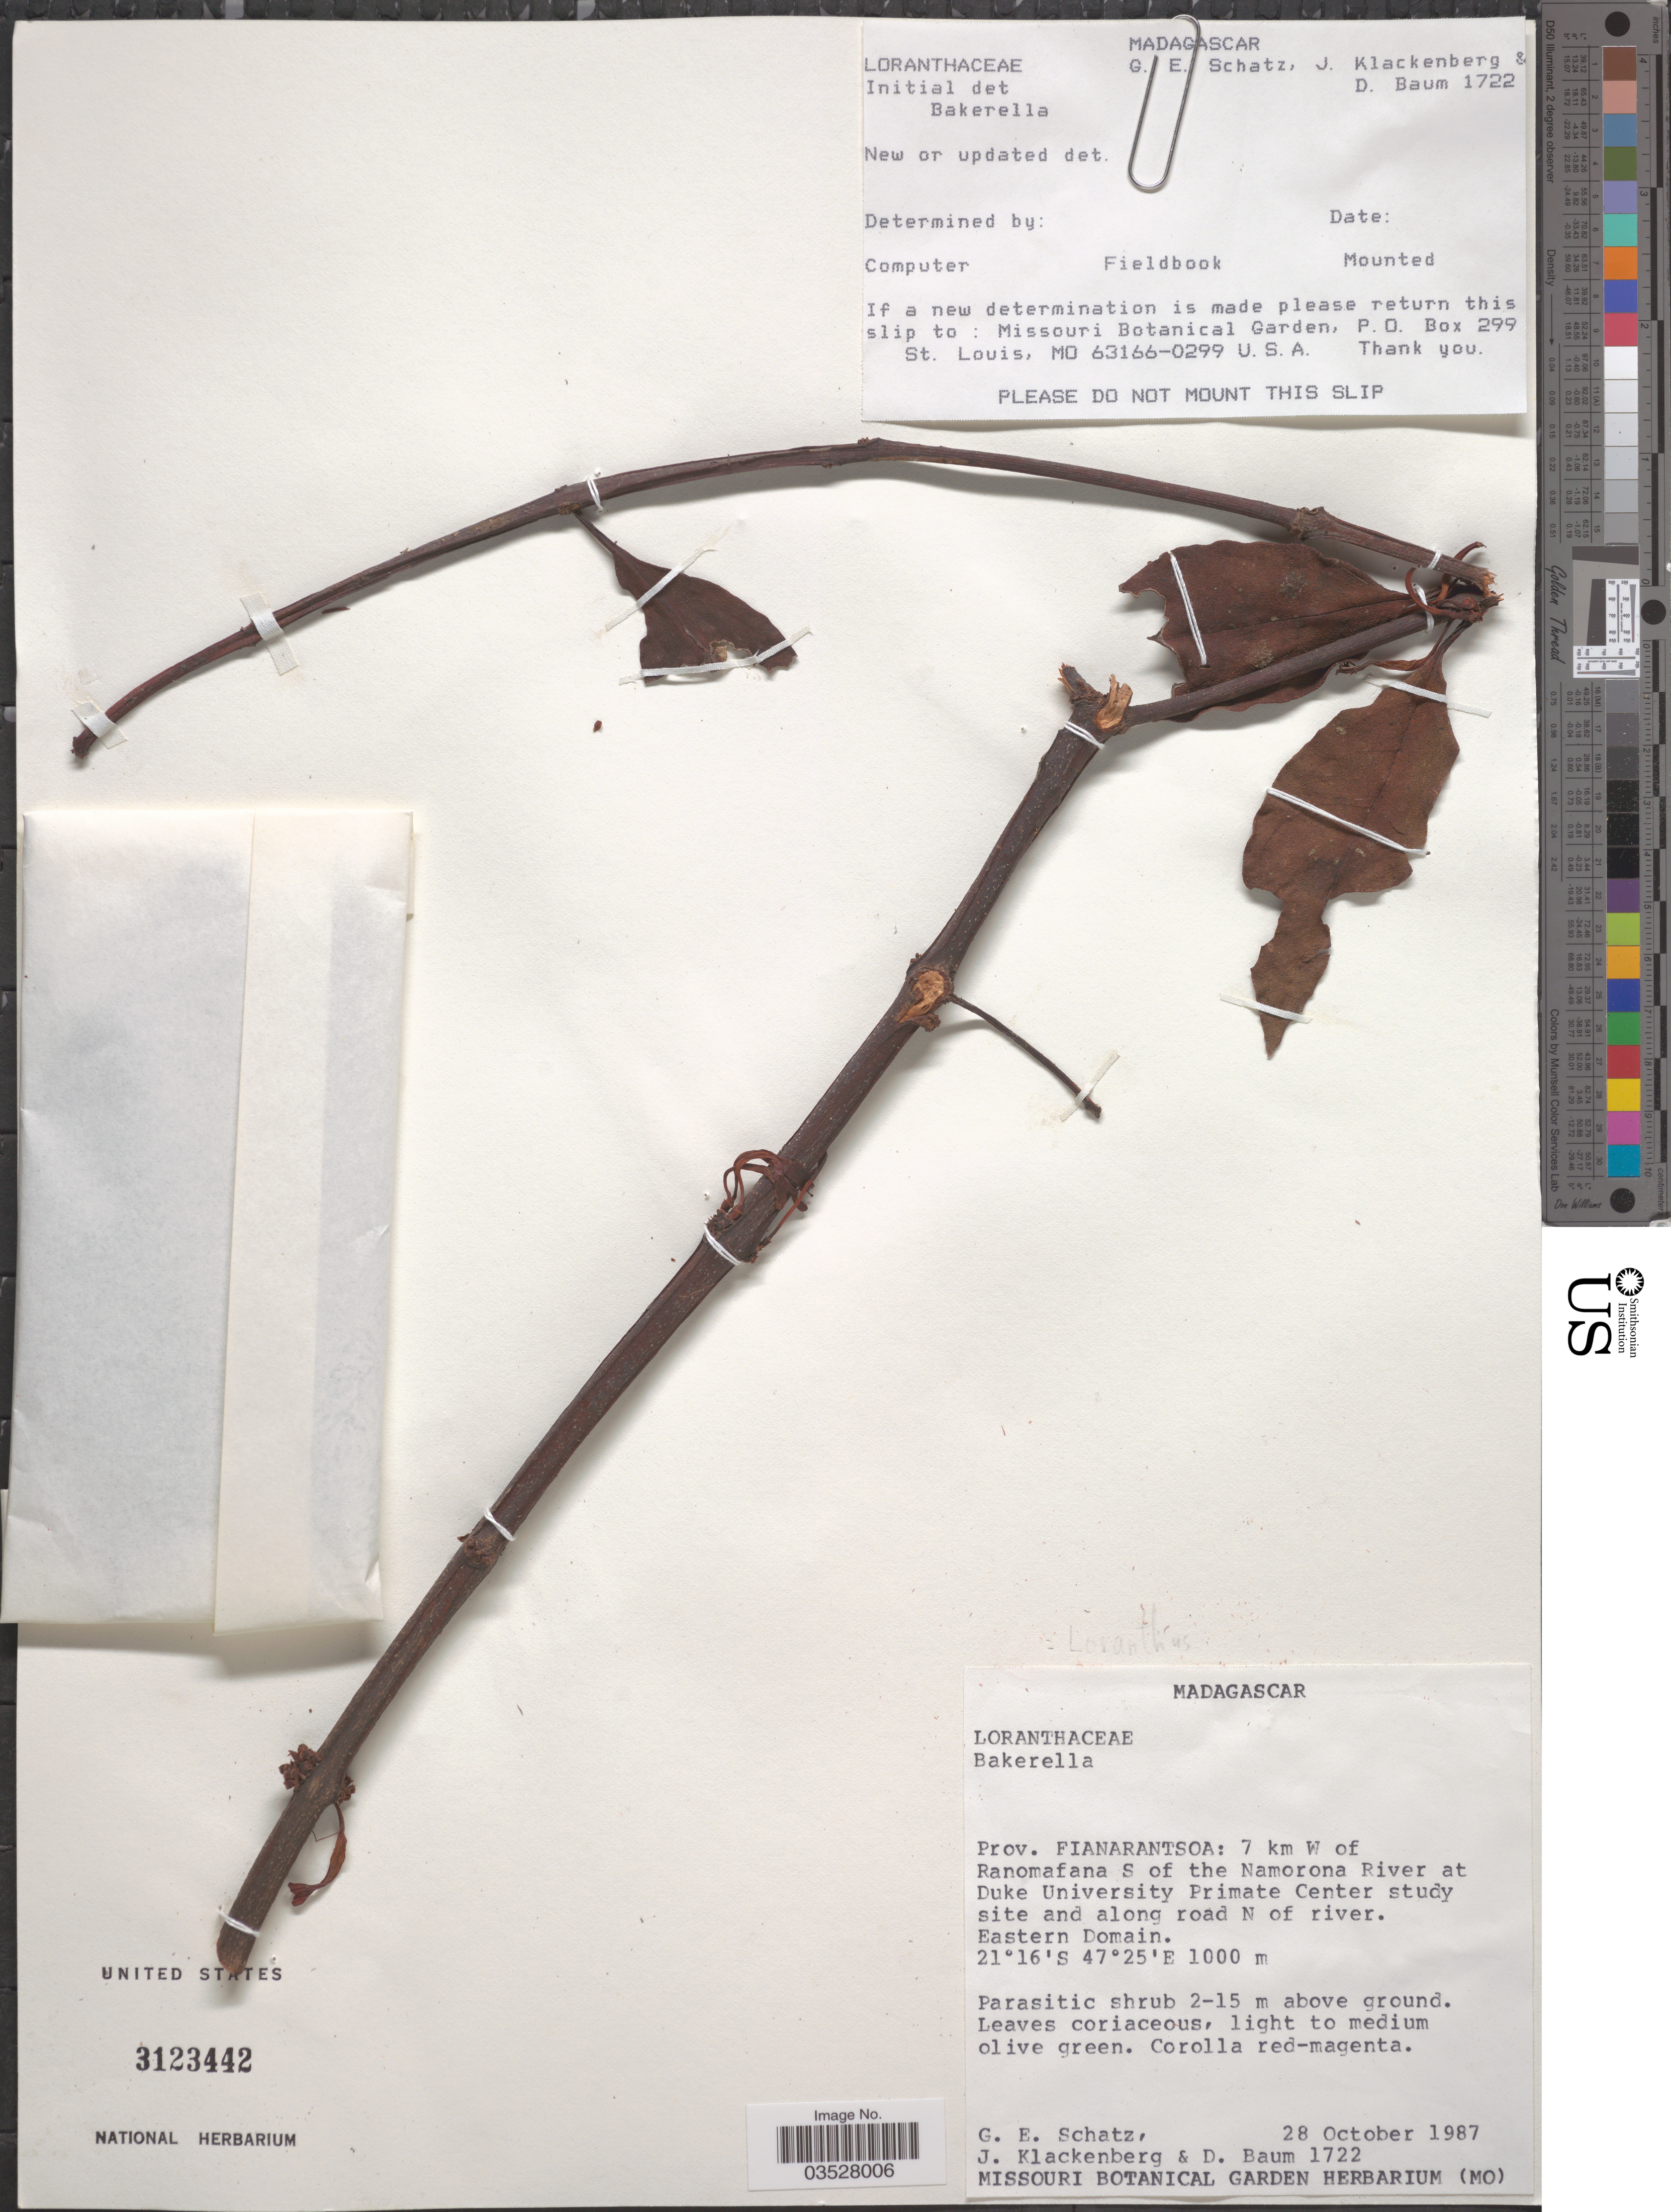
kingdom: Plantae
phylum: Tracheophyta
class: Magnoliopsida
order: Santalales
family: Loranthaceae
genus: Bakerella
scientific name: Bakerella sp.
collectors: G. Schatz, J. Klackenberg & D. Baum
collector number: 1722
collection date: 1987-10-28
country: Madagascar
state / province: Vatovavy Fitovinany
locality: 7 km W of Ranomafana S of the Namorona River at Duke University Primate Center study site and along road N of river. Eastern Domain.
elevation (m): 1000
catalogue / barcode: US 3123442